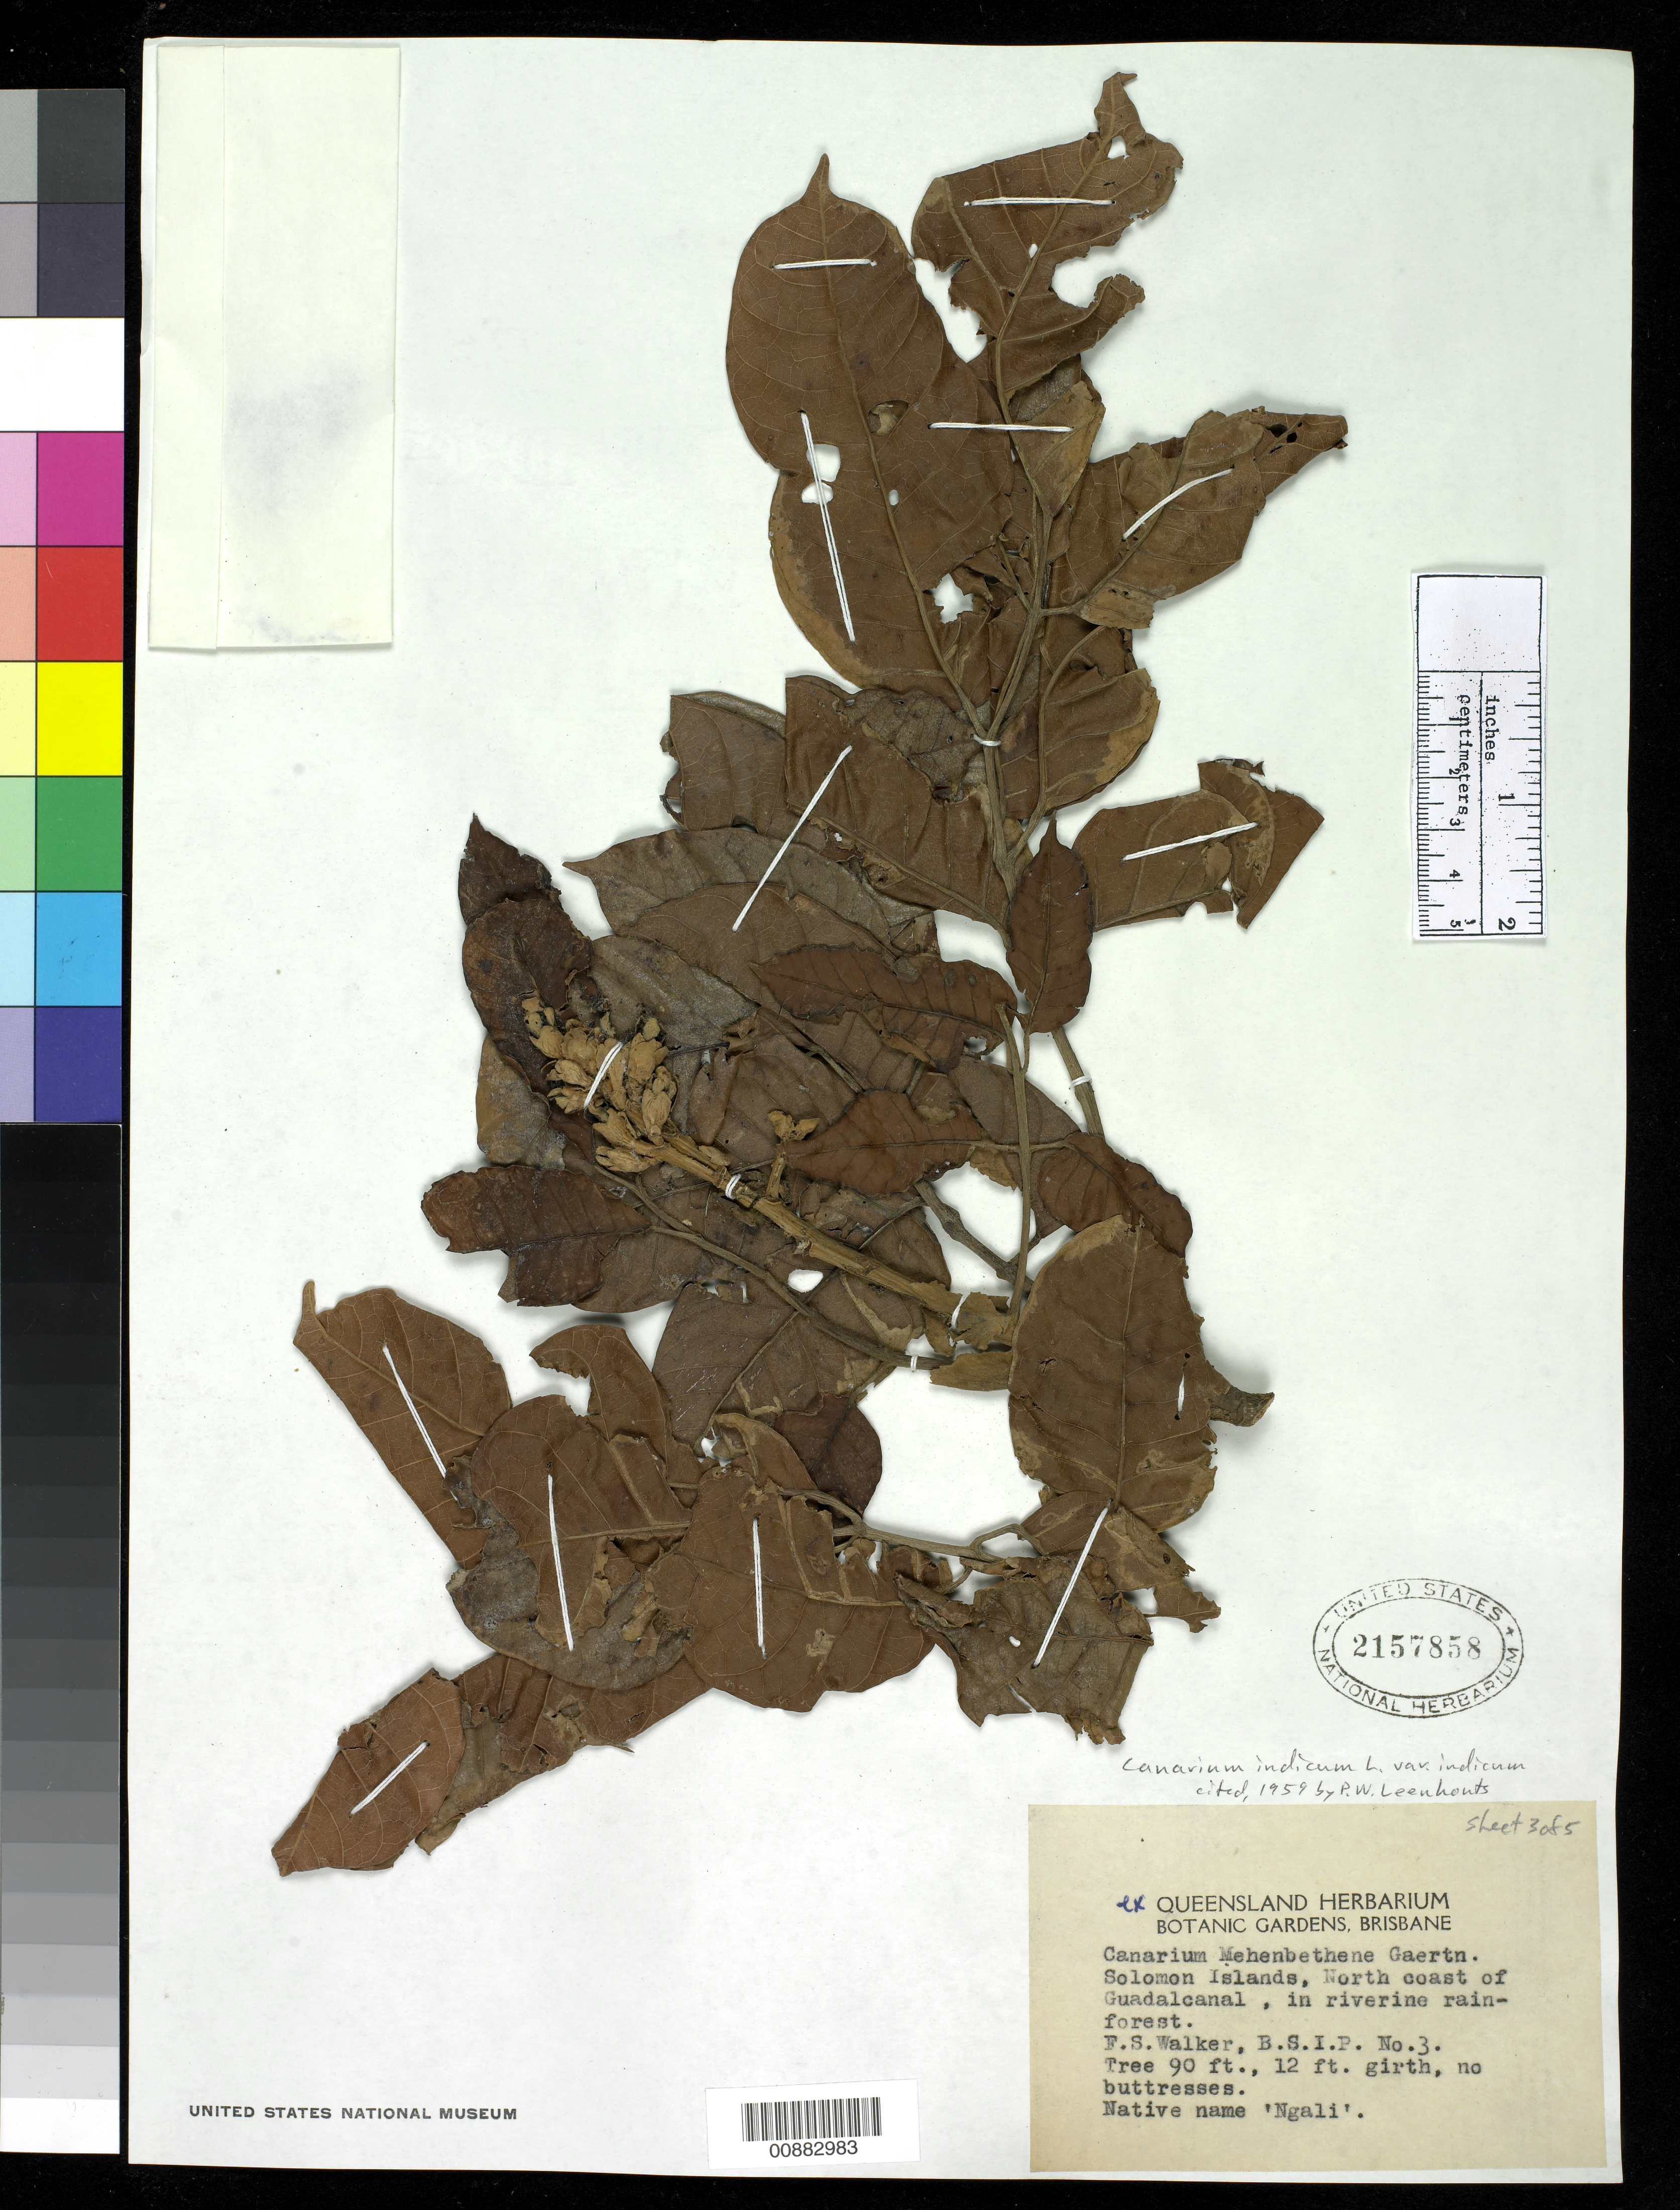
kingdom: Plantae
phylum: Tracheophyta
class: Magnoliopsida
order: Sapindales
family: Burseraceae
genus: Canarium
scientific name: Canarium mehenbethene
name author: Gaertn.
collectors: F. Walker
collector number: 3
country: Solomon Islands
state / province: Guadalcanal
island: Guadalcanal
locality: North coast of Guadalcanal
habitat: in riverine rainforest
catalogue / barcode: US 2157858